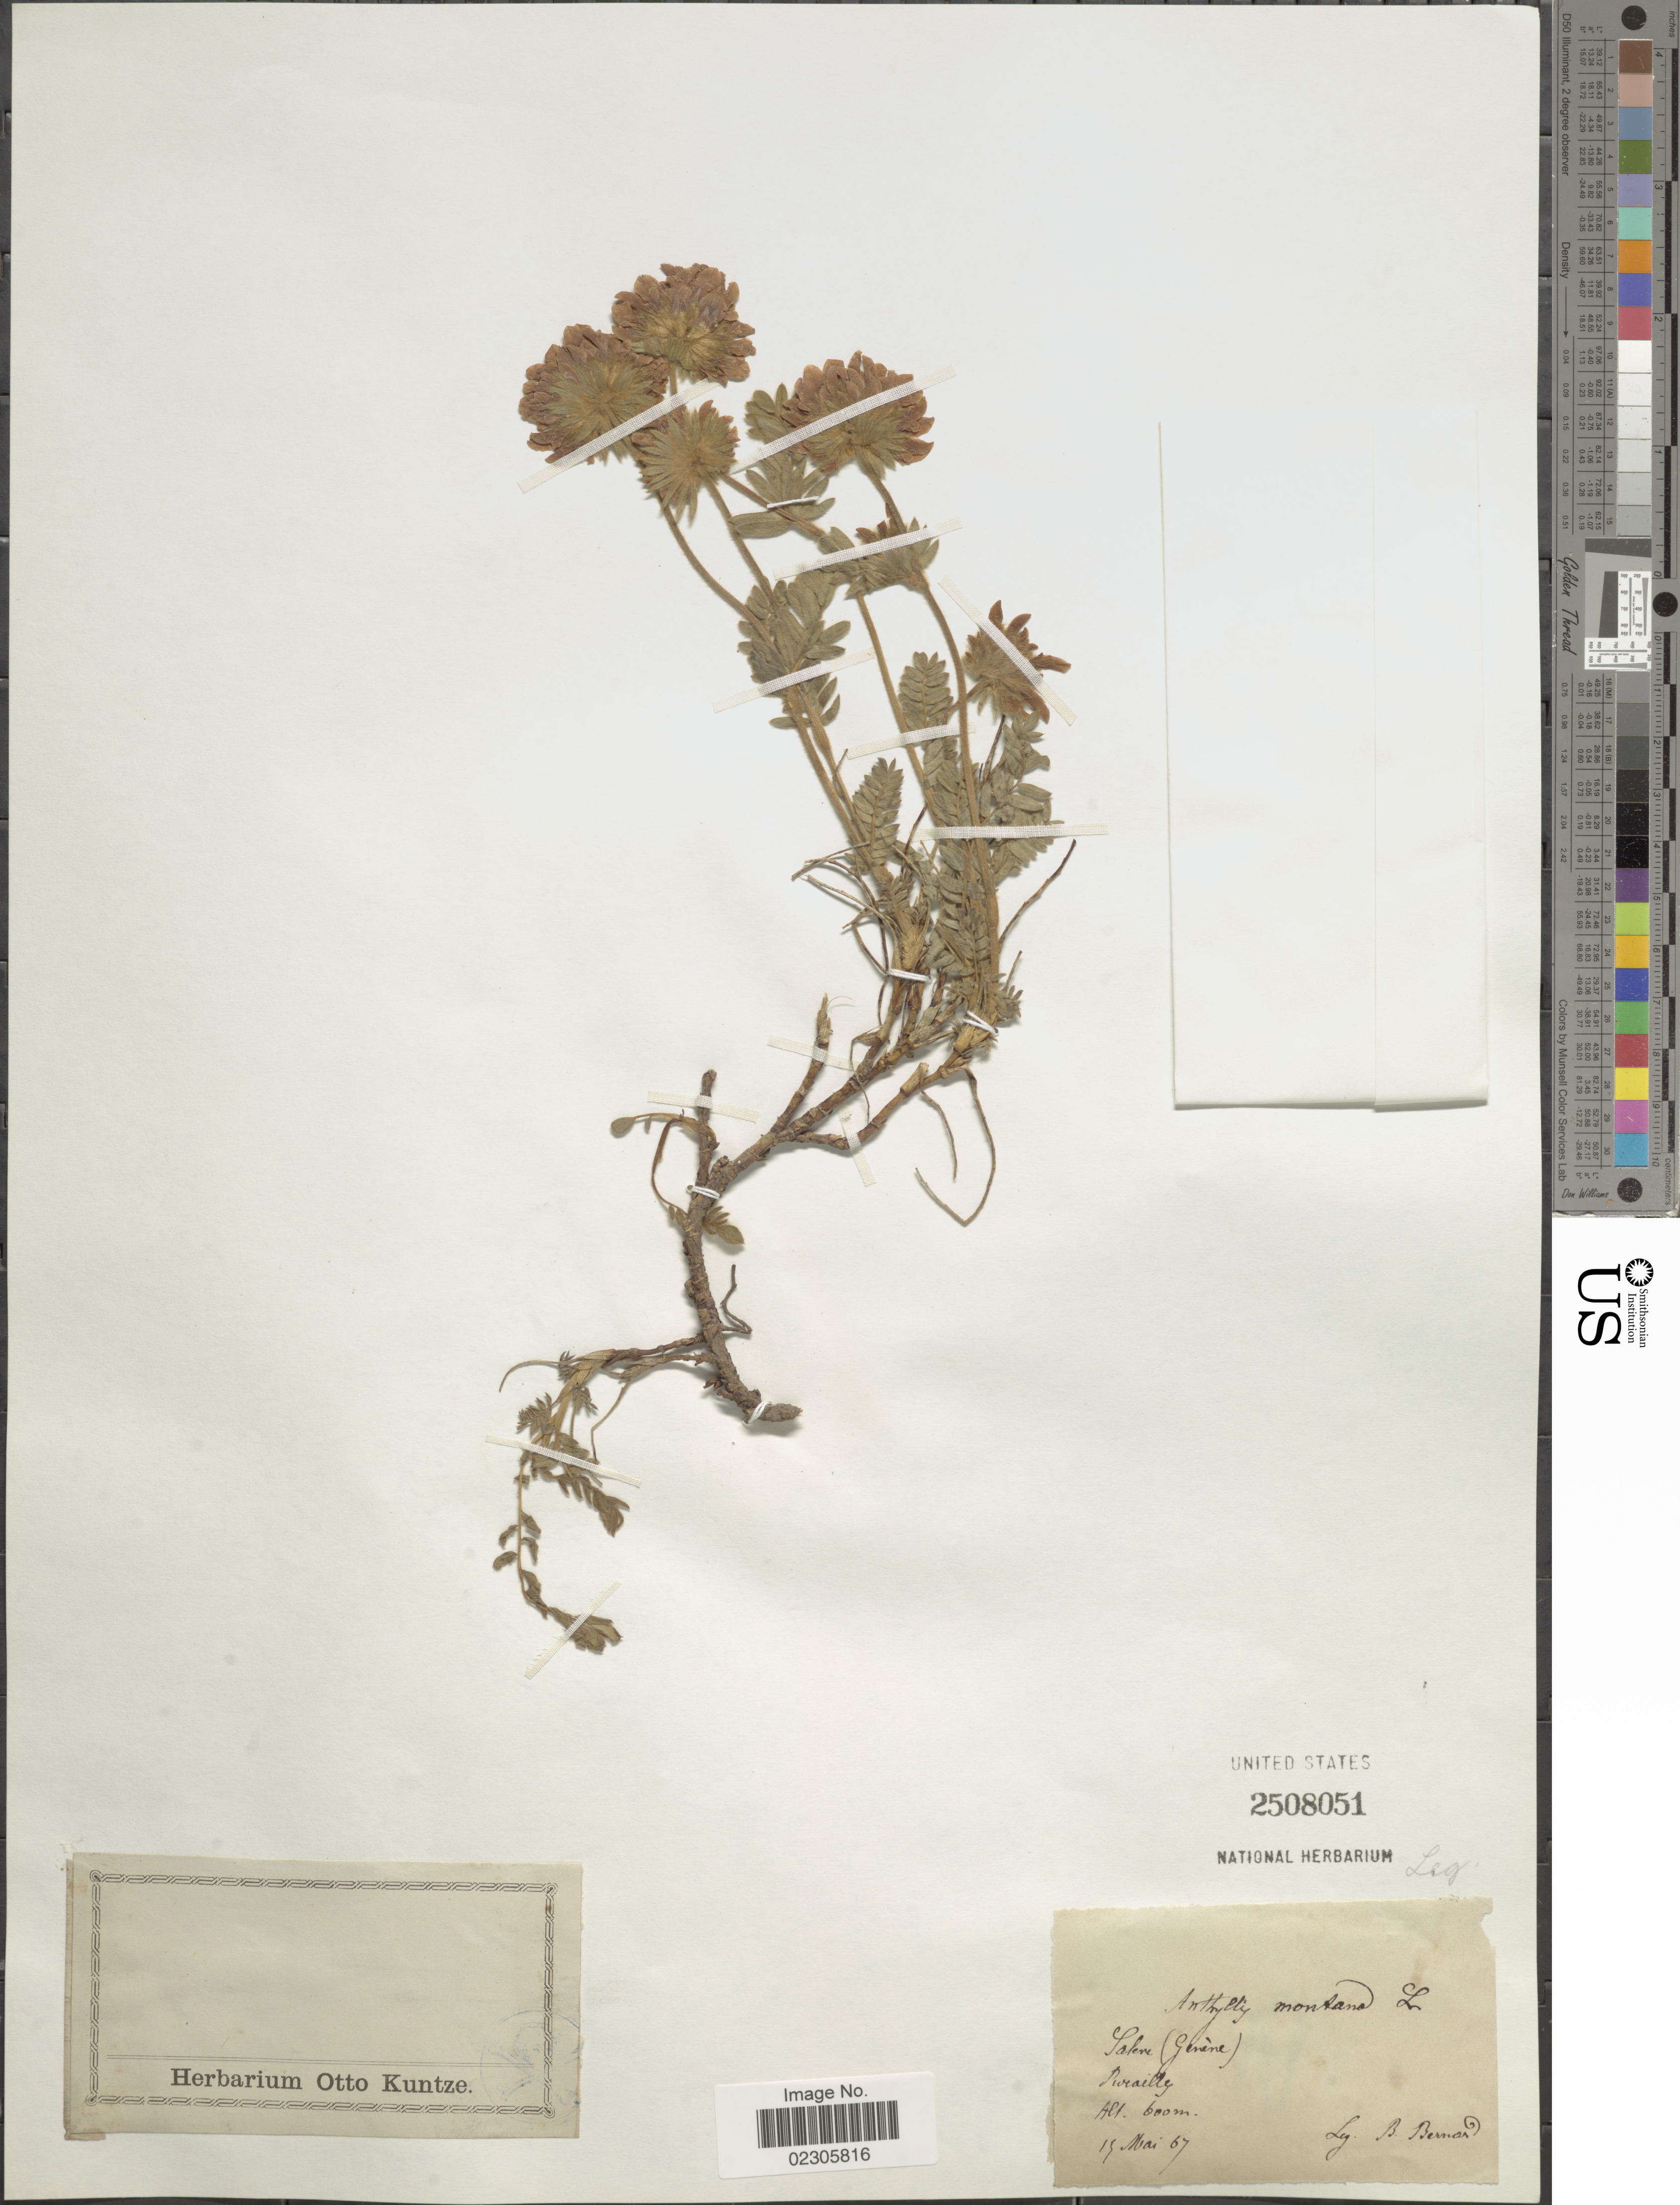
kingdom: Plantae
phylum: Tracheophyta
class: Magnoliopsida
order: Fabales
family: Fabaceae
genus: Anthyllis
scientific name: Anthyllis montana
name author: L.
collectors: B. Bernard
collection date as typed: Transcribed d/m/y: 15/5/67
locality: Salere (Genene) Pivailly [interpreted]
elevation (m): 600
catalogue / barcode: US 2508051